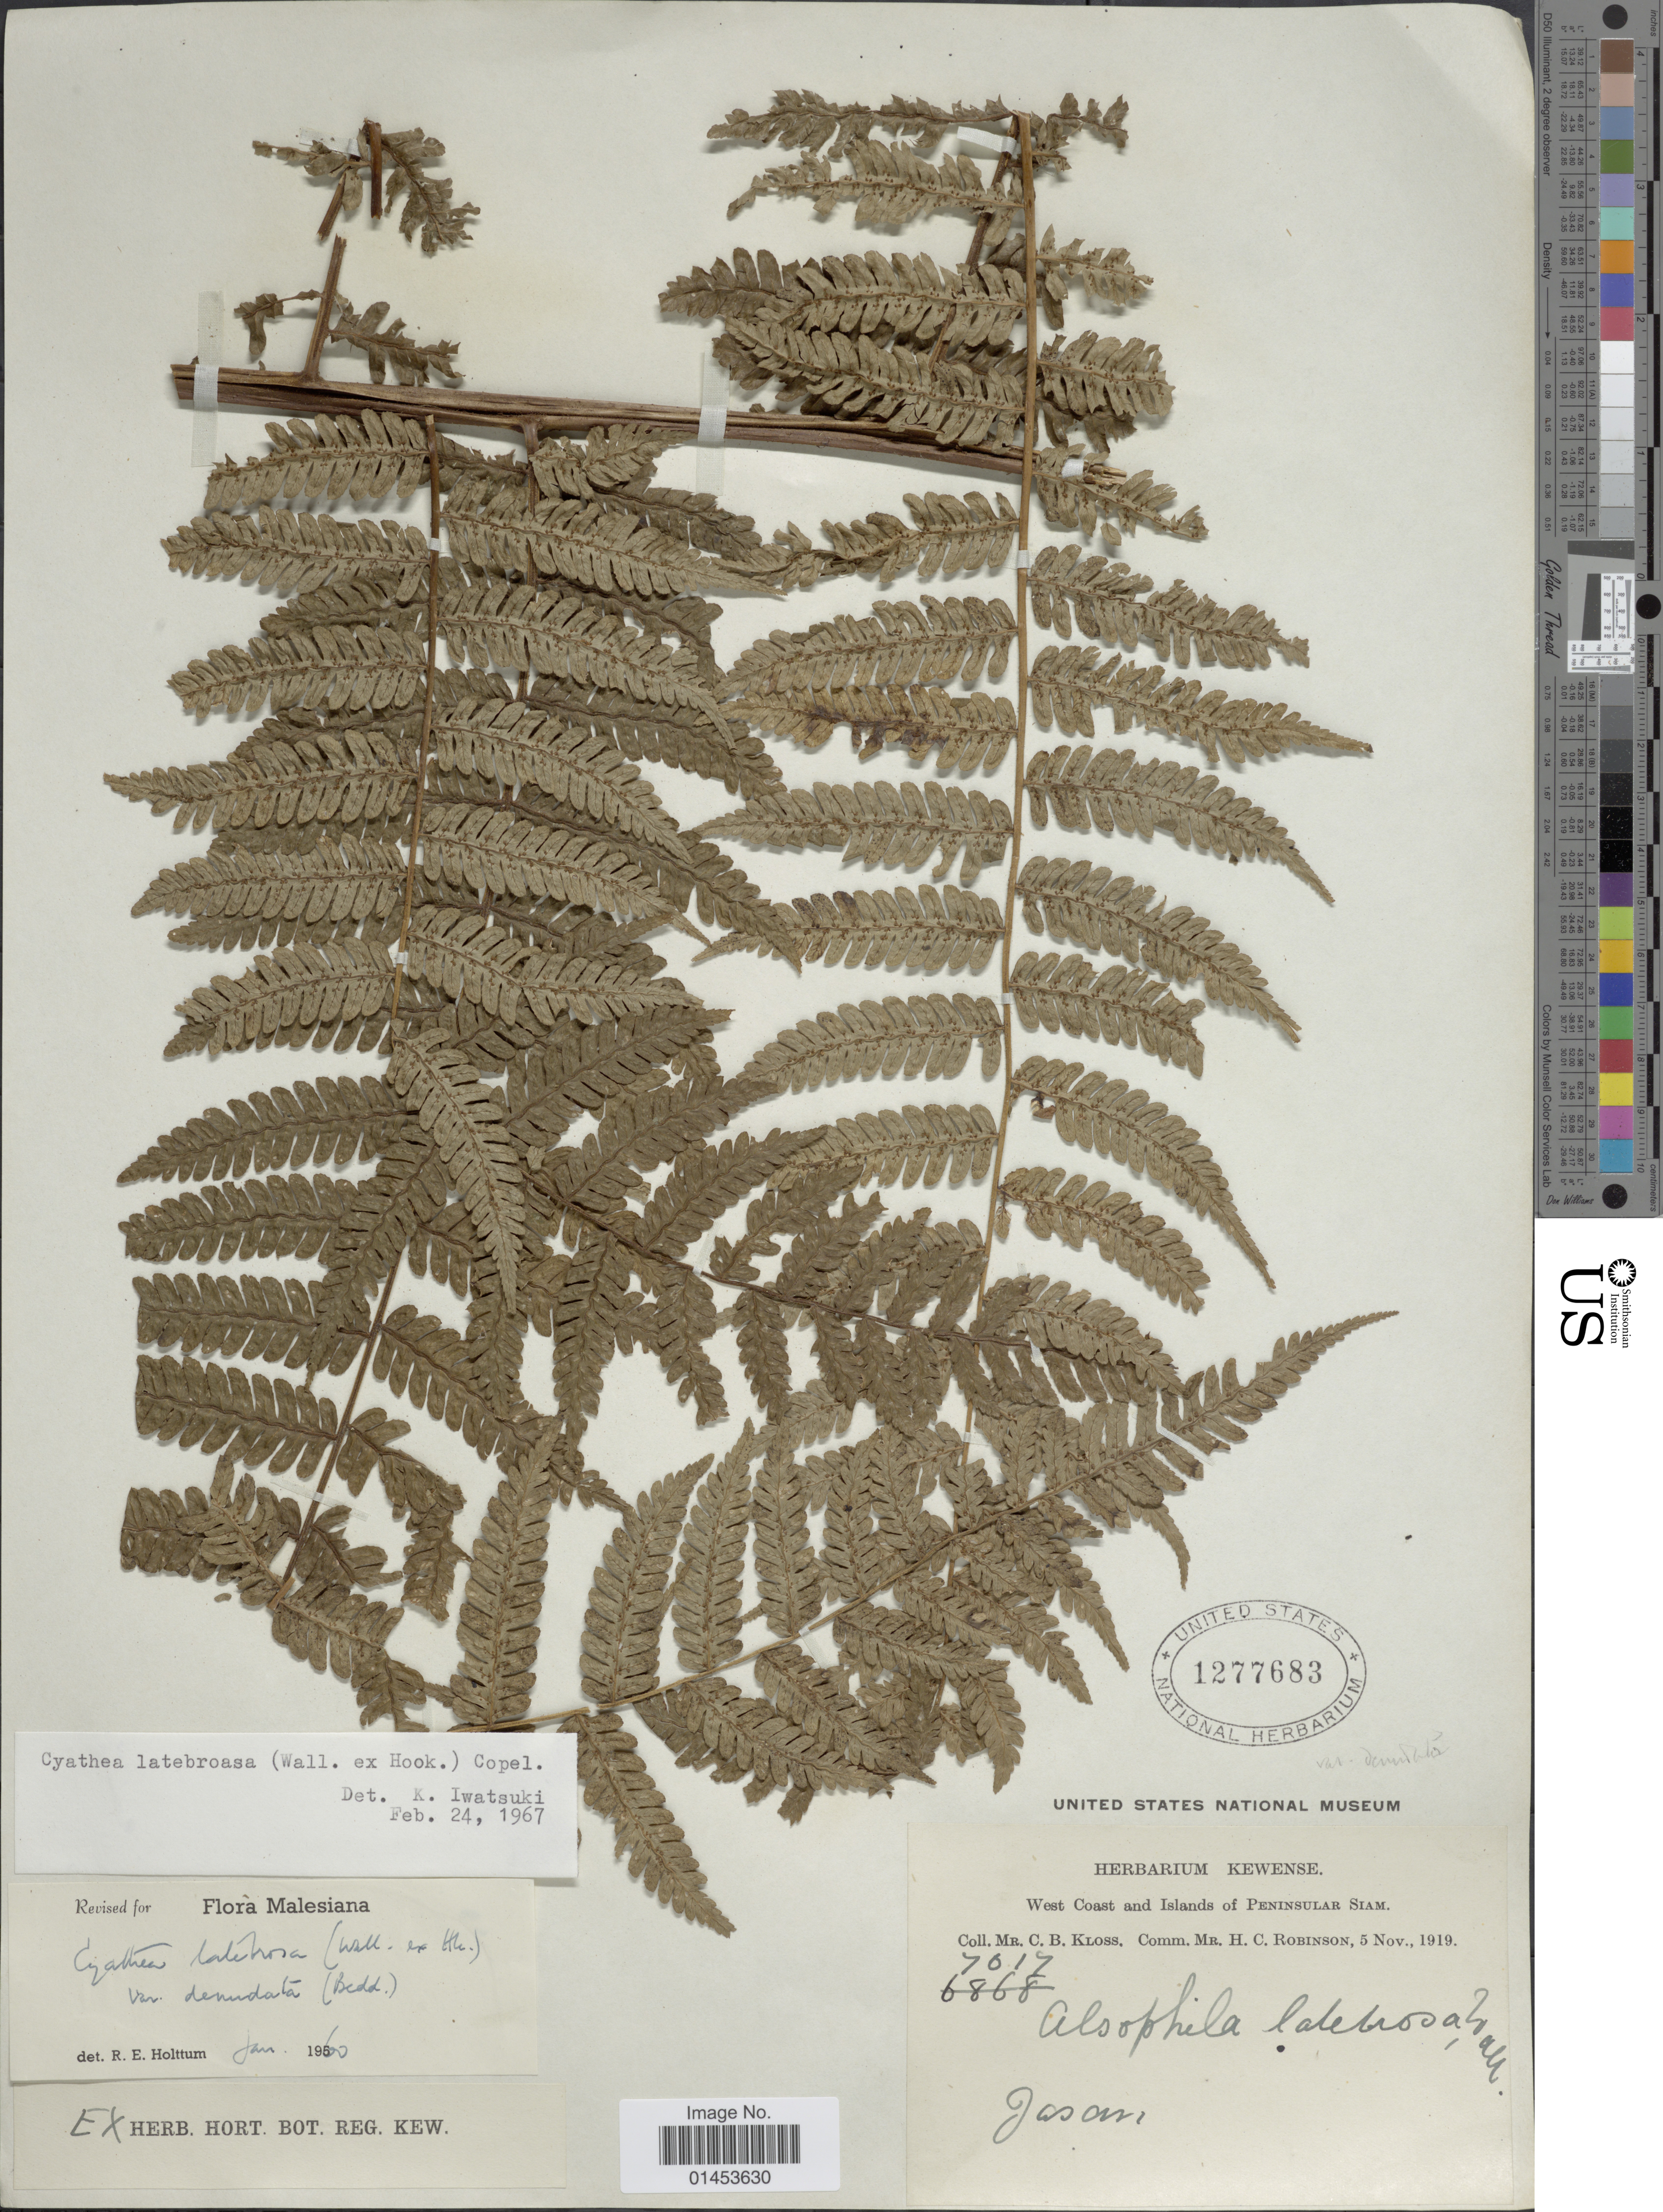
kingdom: Plantae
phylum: Tracheophyta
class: Polypodiopsida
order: Cyatheales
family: Cyatheaceae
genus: Cyathea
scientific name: Cyathea latebrosa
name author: (Wall. ex Hook.) Copel.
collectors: C. Kloss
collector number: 7017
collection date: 1919-11-05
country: Thailand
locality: West Coast and Islands of Peninsular Siam, Jasem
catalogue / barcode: US 1277683